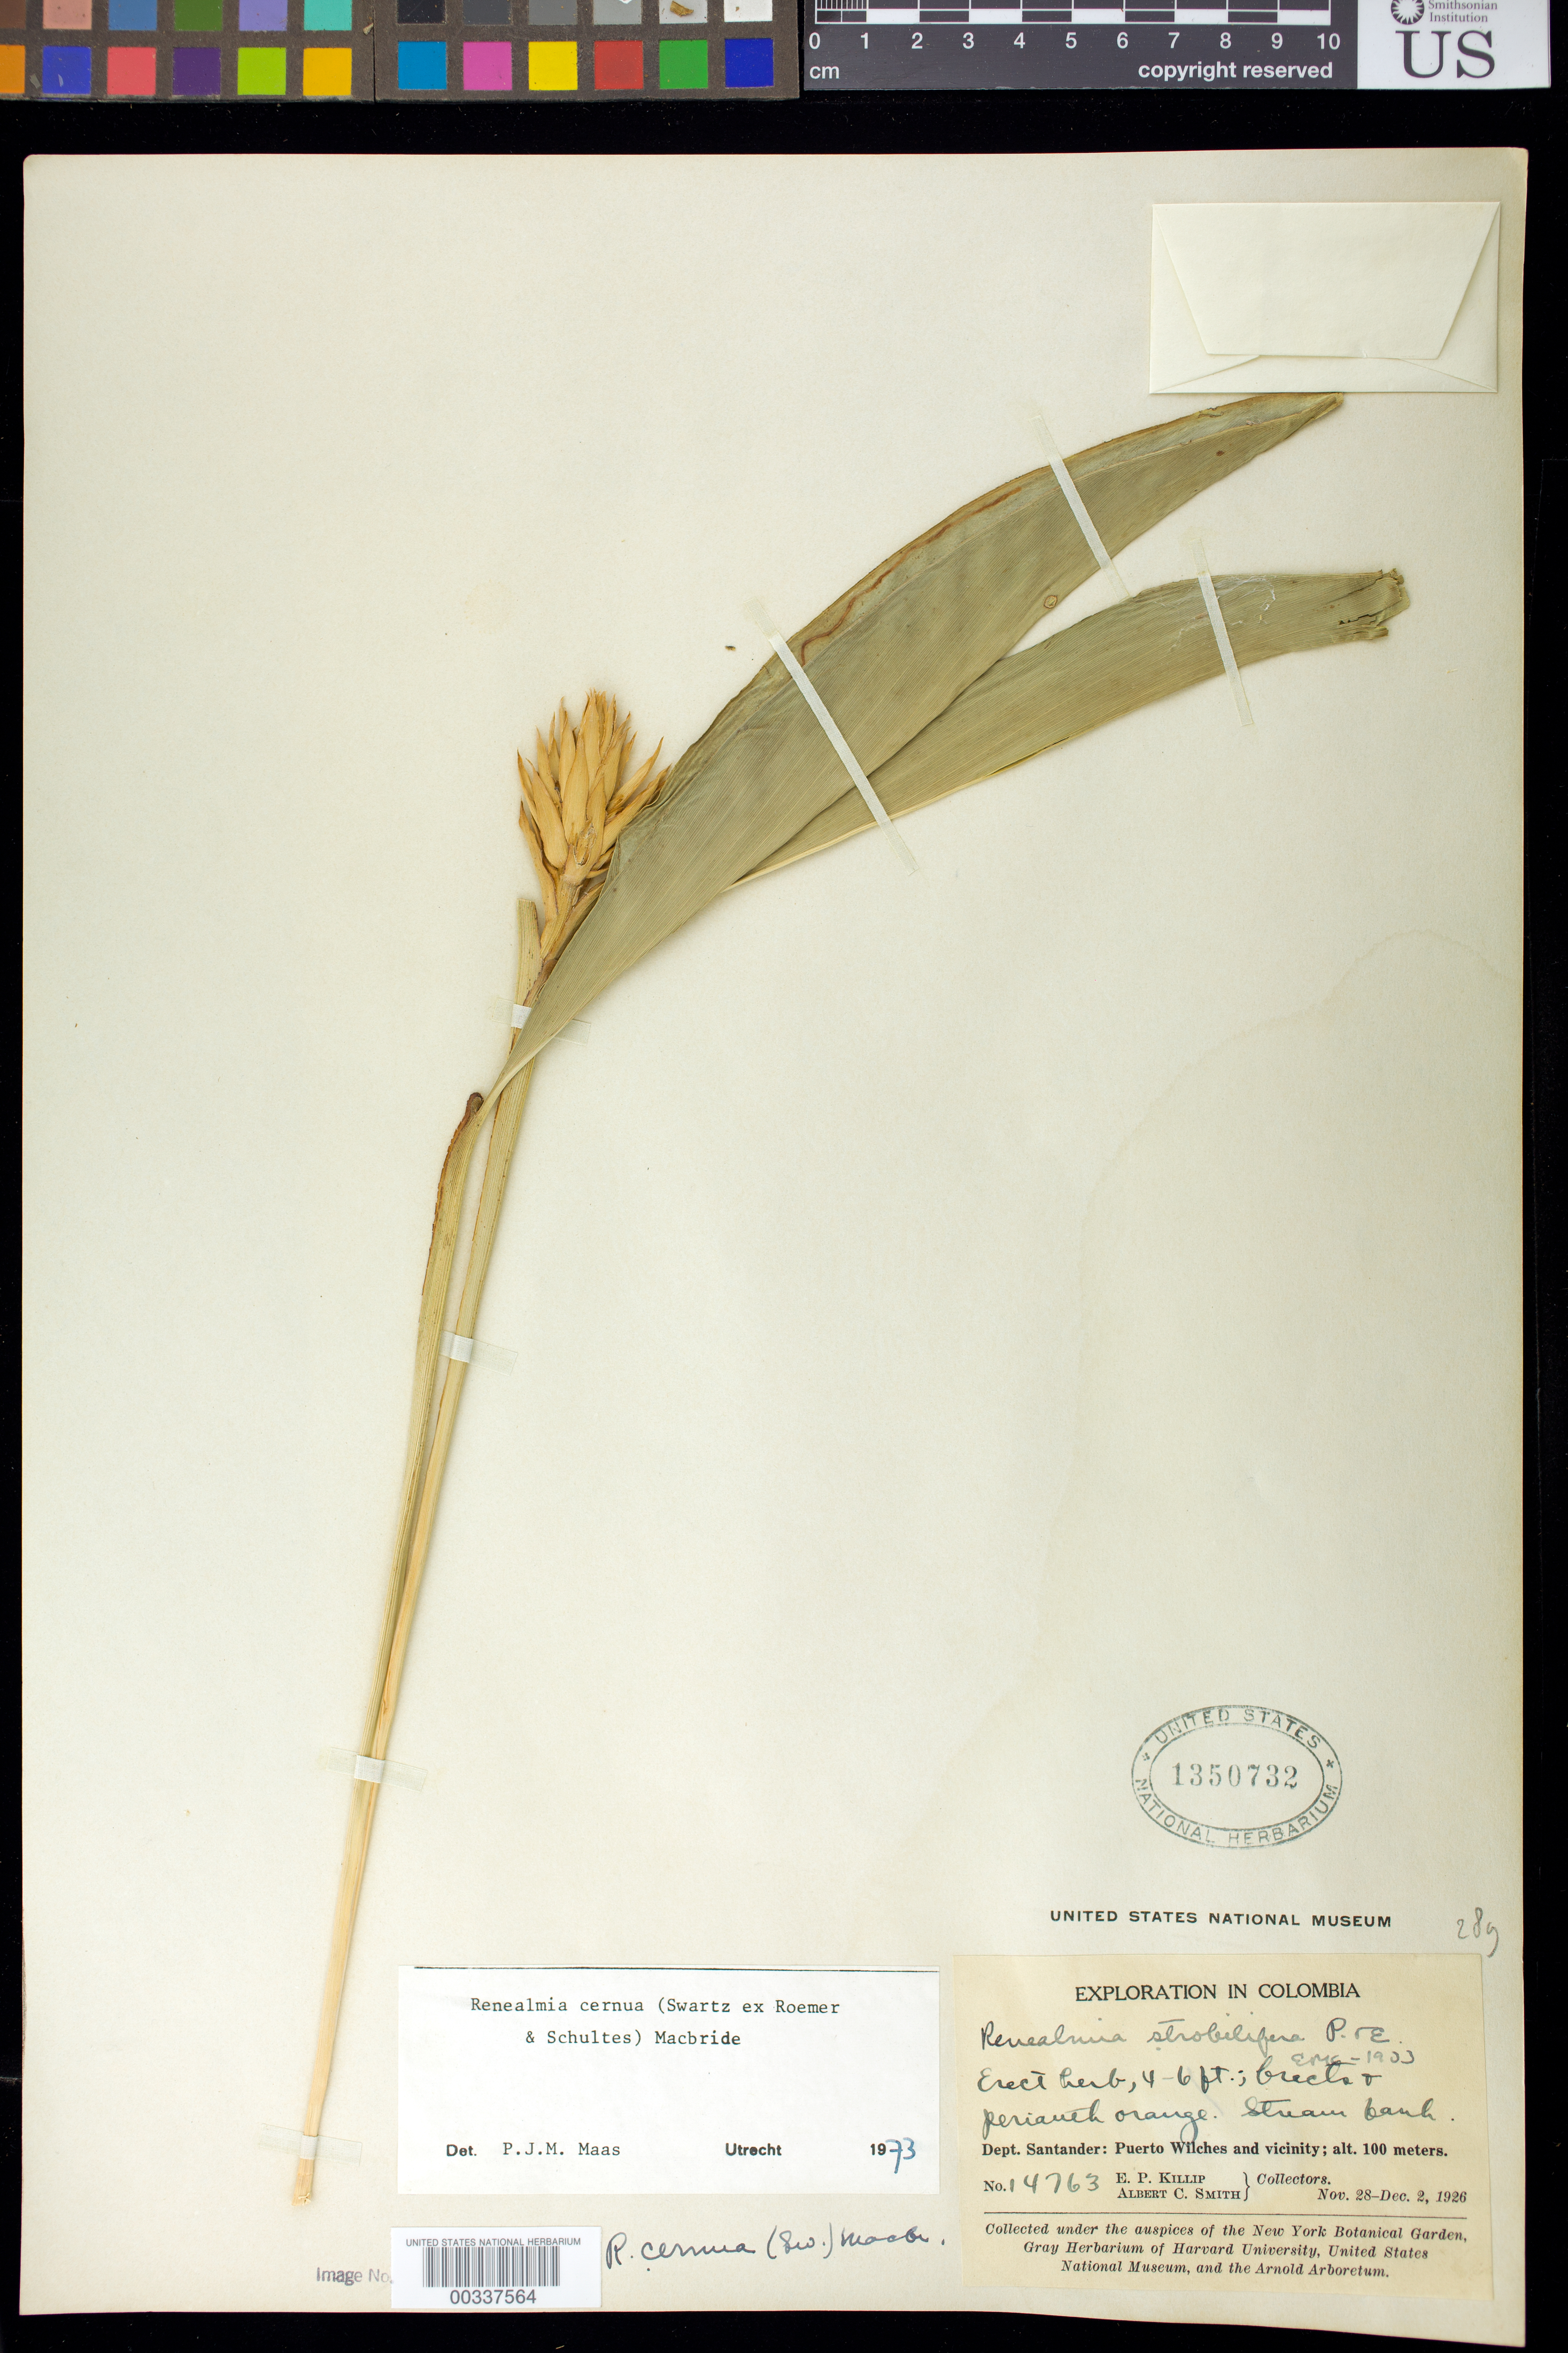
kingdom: Plantae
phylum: Tracheophyta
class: Liliopsida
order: Zingiberales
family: Zingiberaceae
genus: Renealmia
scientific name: Renealmia cernua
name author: (Sw. ex Roem. & Schult.) J.F. Macbr.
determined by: Maas, Paul J. M.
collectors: E. P. Killip & A. C. Smith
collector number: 14763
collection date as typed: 28 Nov 1926 to 02 Dec 1926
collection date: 1926-11-28/1926-12-02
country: Colombia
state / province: Santander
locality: Puerto Wilches and vicinity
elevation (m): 100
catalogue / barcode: US 1350732